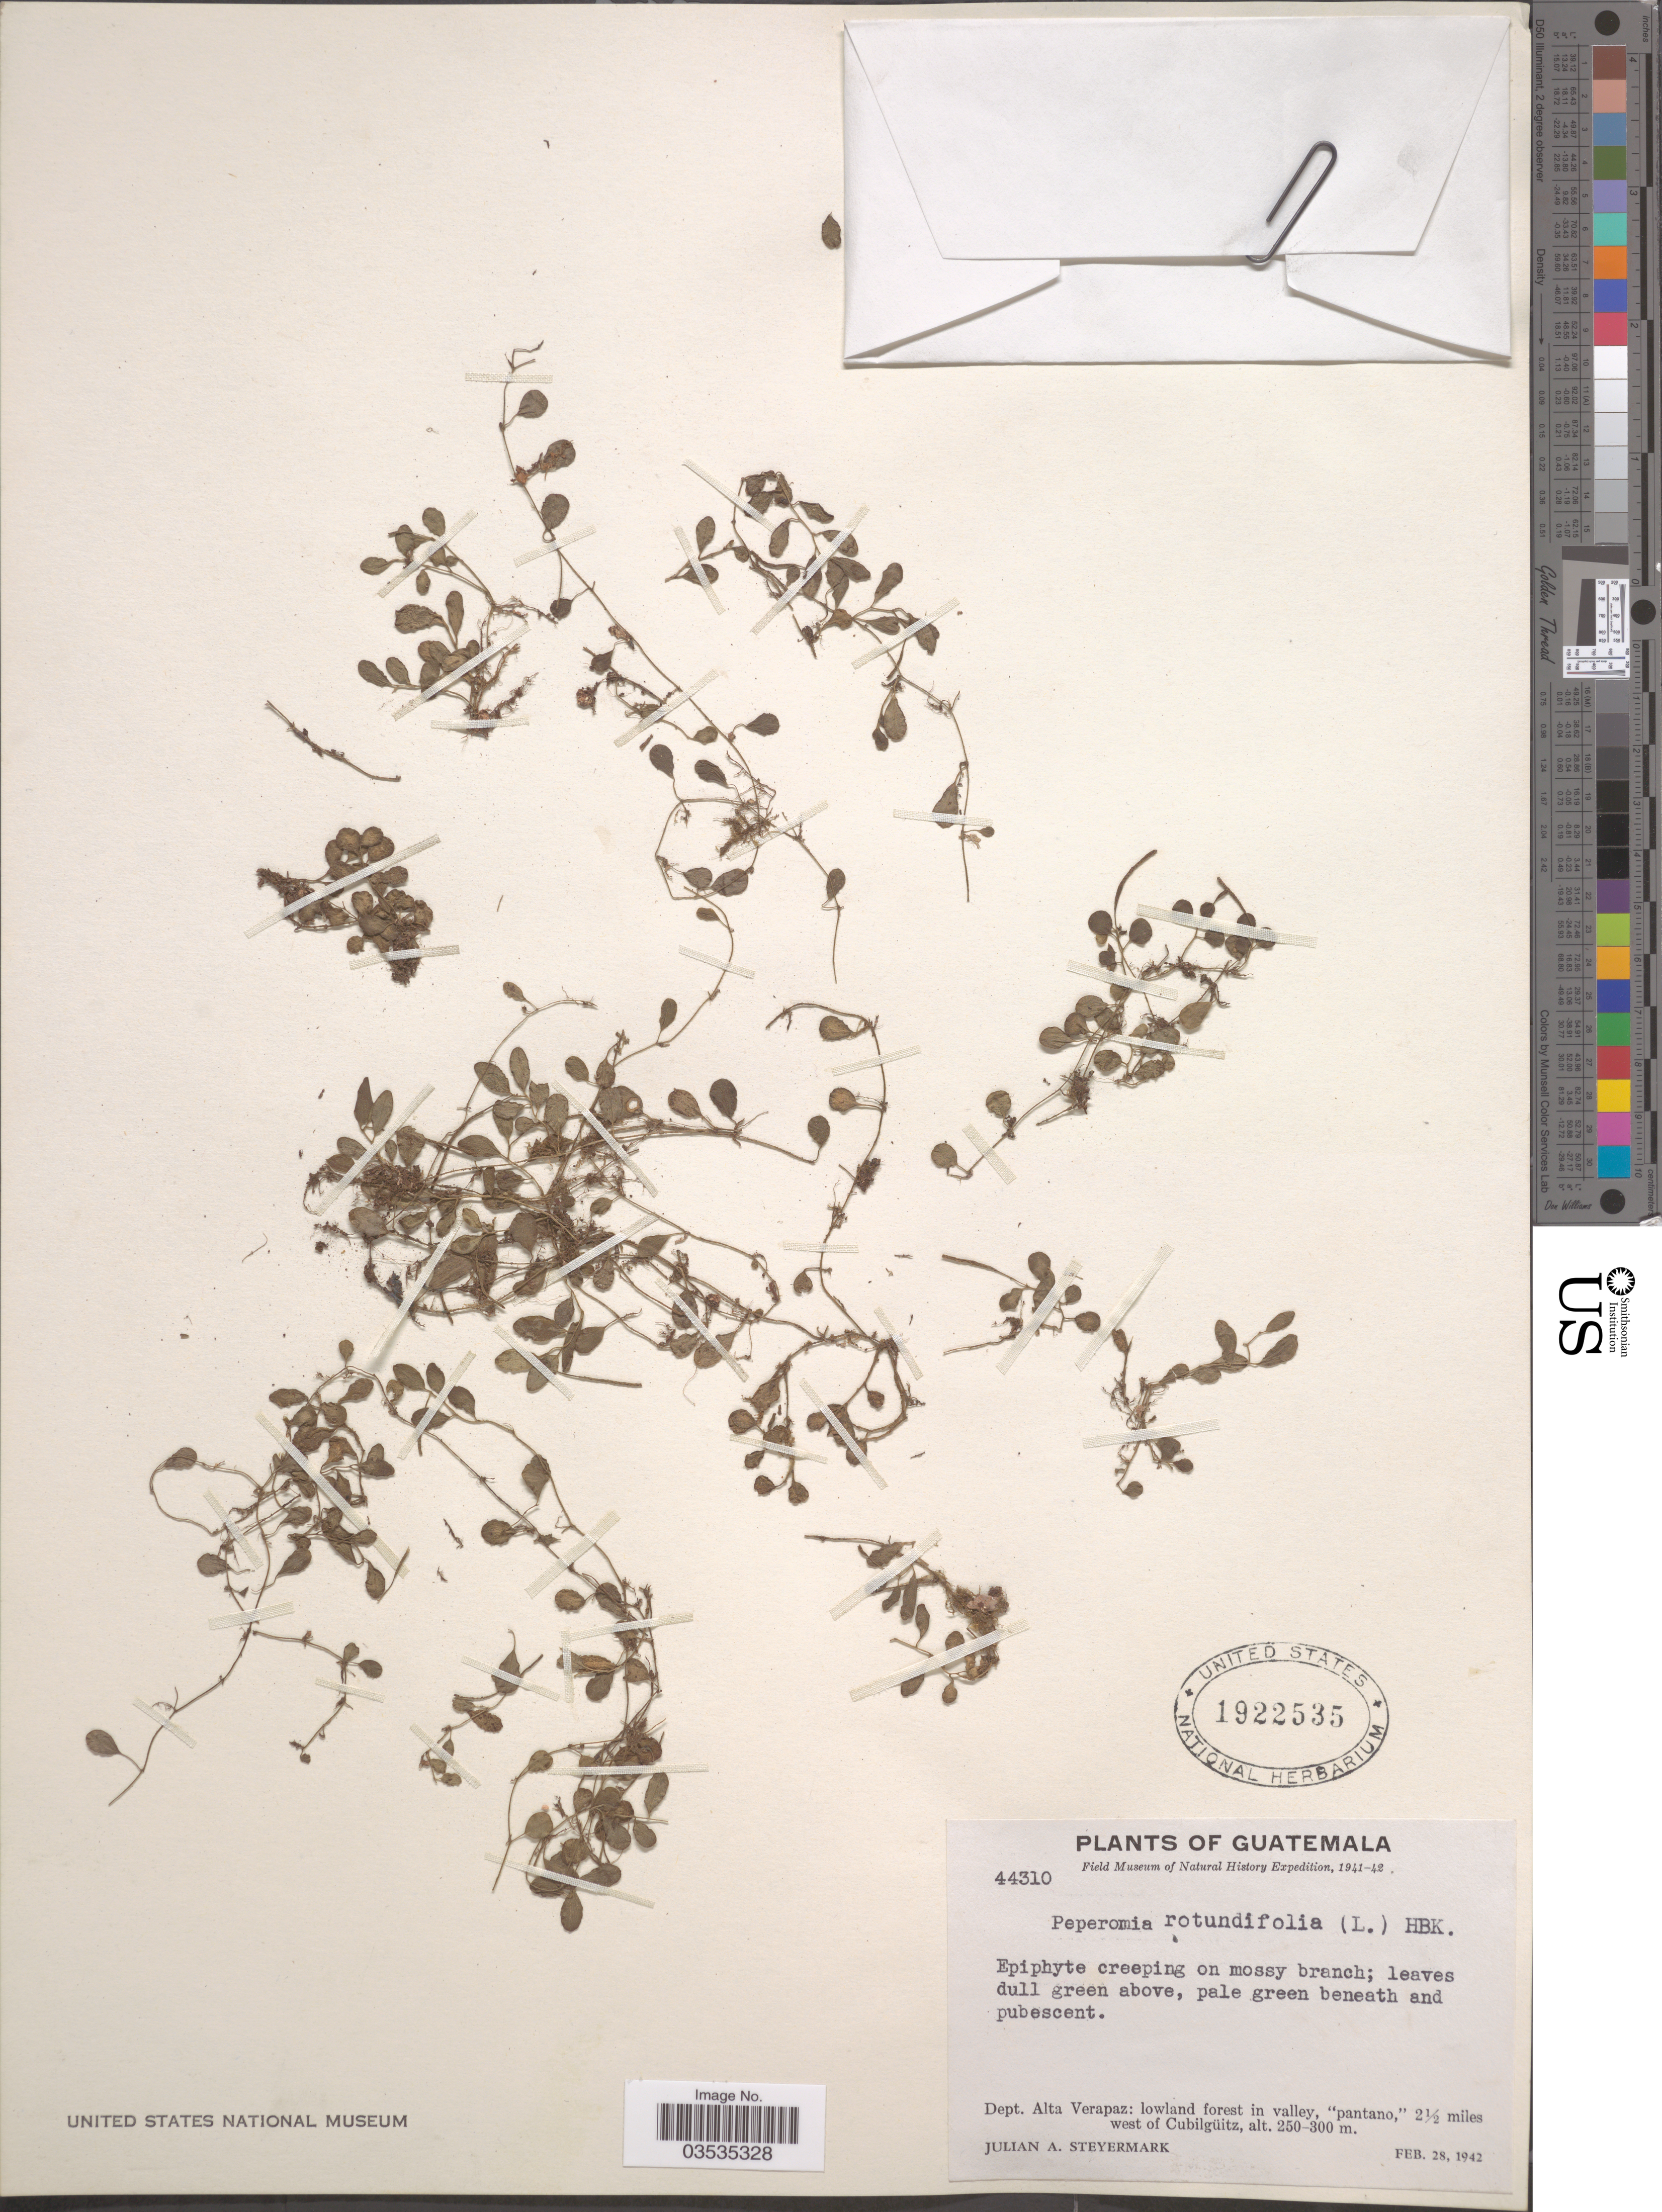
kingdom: Plantae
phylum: Tracheophyta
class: Magnoliopsida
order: Piperales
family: Piperaceae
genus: Peperomia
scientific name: Peperomia matlalucaensis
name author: C. DC.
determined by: Jiménez, José Estaban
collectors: J. Steyermark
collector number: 44310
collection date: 1942-02-28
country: Guatemala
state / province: Alta Verapaz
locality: Dept. Alta Verapaz: lowland forest in valley, "pantano," 2½ miles west of Cubilgüitz.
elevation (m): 250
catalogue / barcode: US 1922535